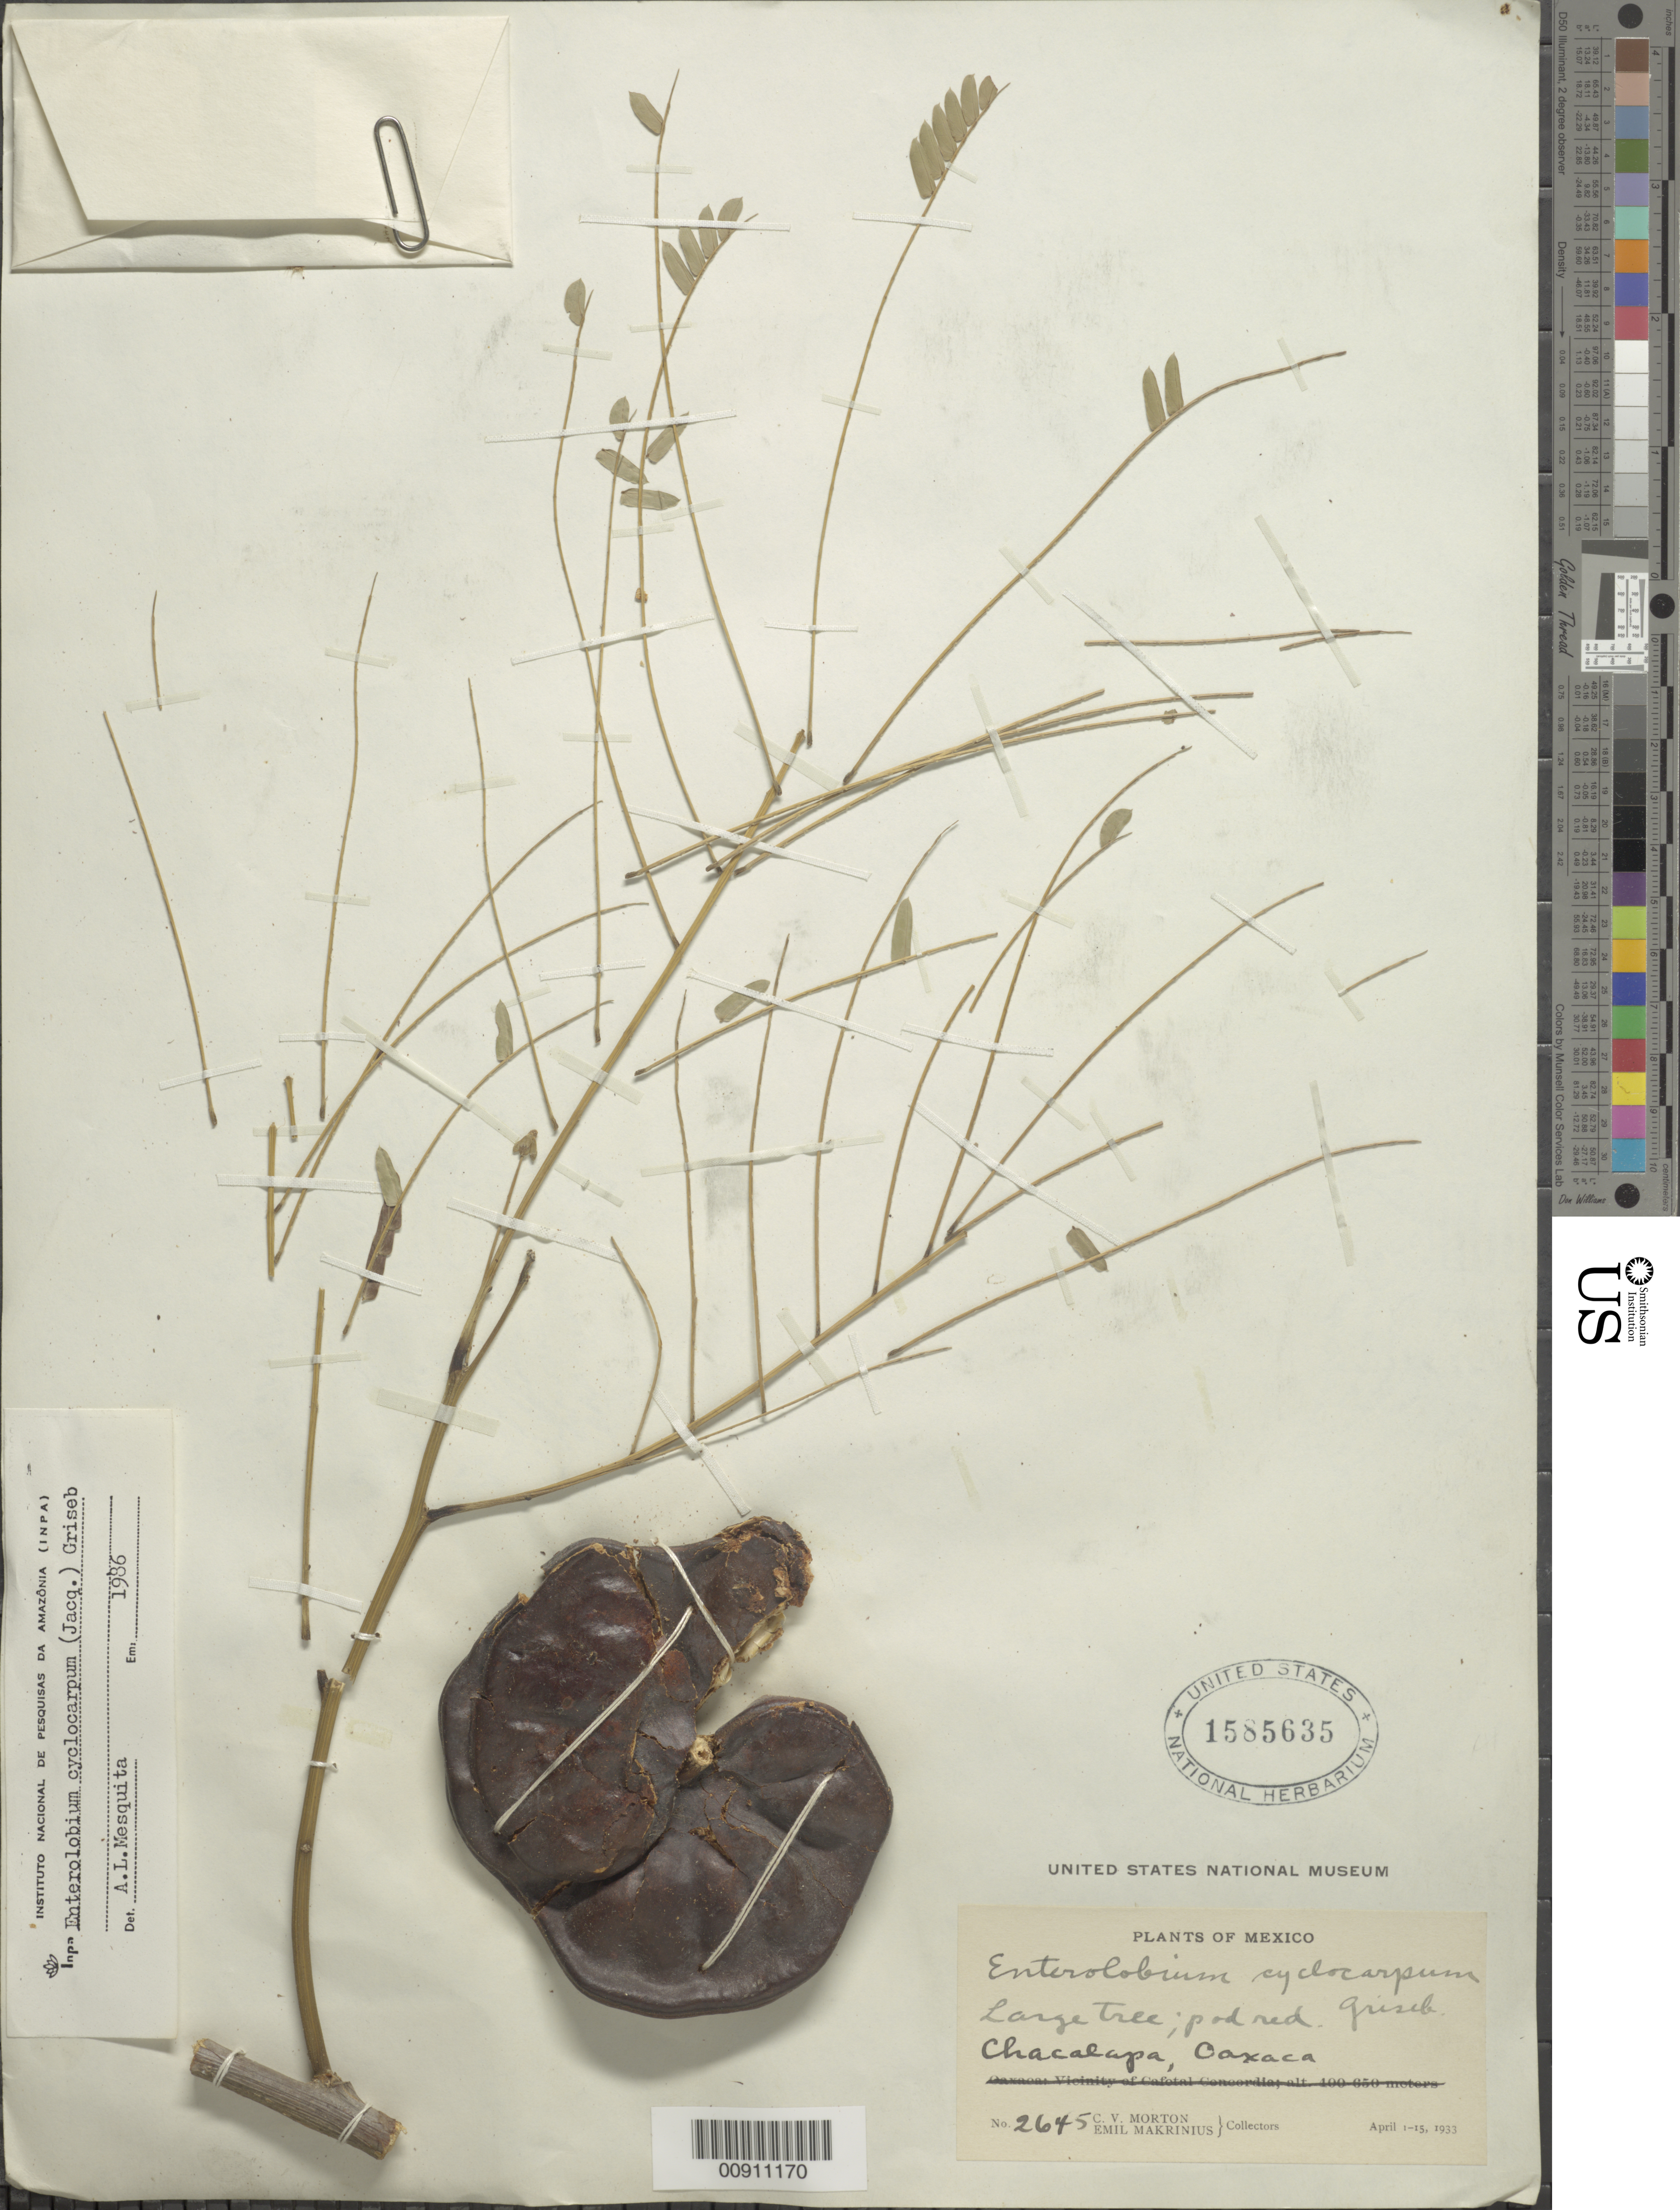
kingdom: Plantae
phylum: Tracheophyta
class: Magnoliopsida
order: Fabales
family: Fabaceae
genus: Enterolobium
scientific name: Enterolobium cyclocarpum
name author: (Jacq.) Griseb.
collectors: C. V. Morton & E. Makrinius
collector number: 2645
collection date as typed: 01 Apr 1933 to 15 Apr 1933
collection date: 1933-04-01/1933-04-15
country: Mexico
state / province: Oaxaca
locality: Chacalapa, Oaxaca.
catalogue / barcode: US 1585635